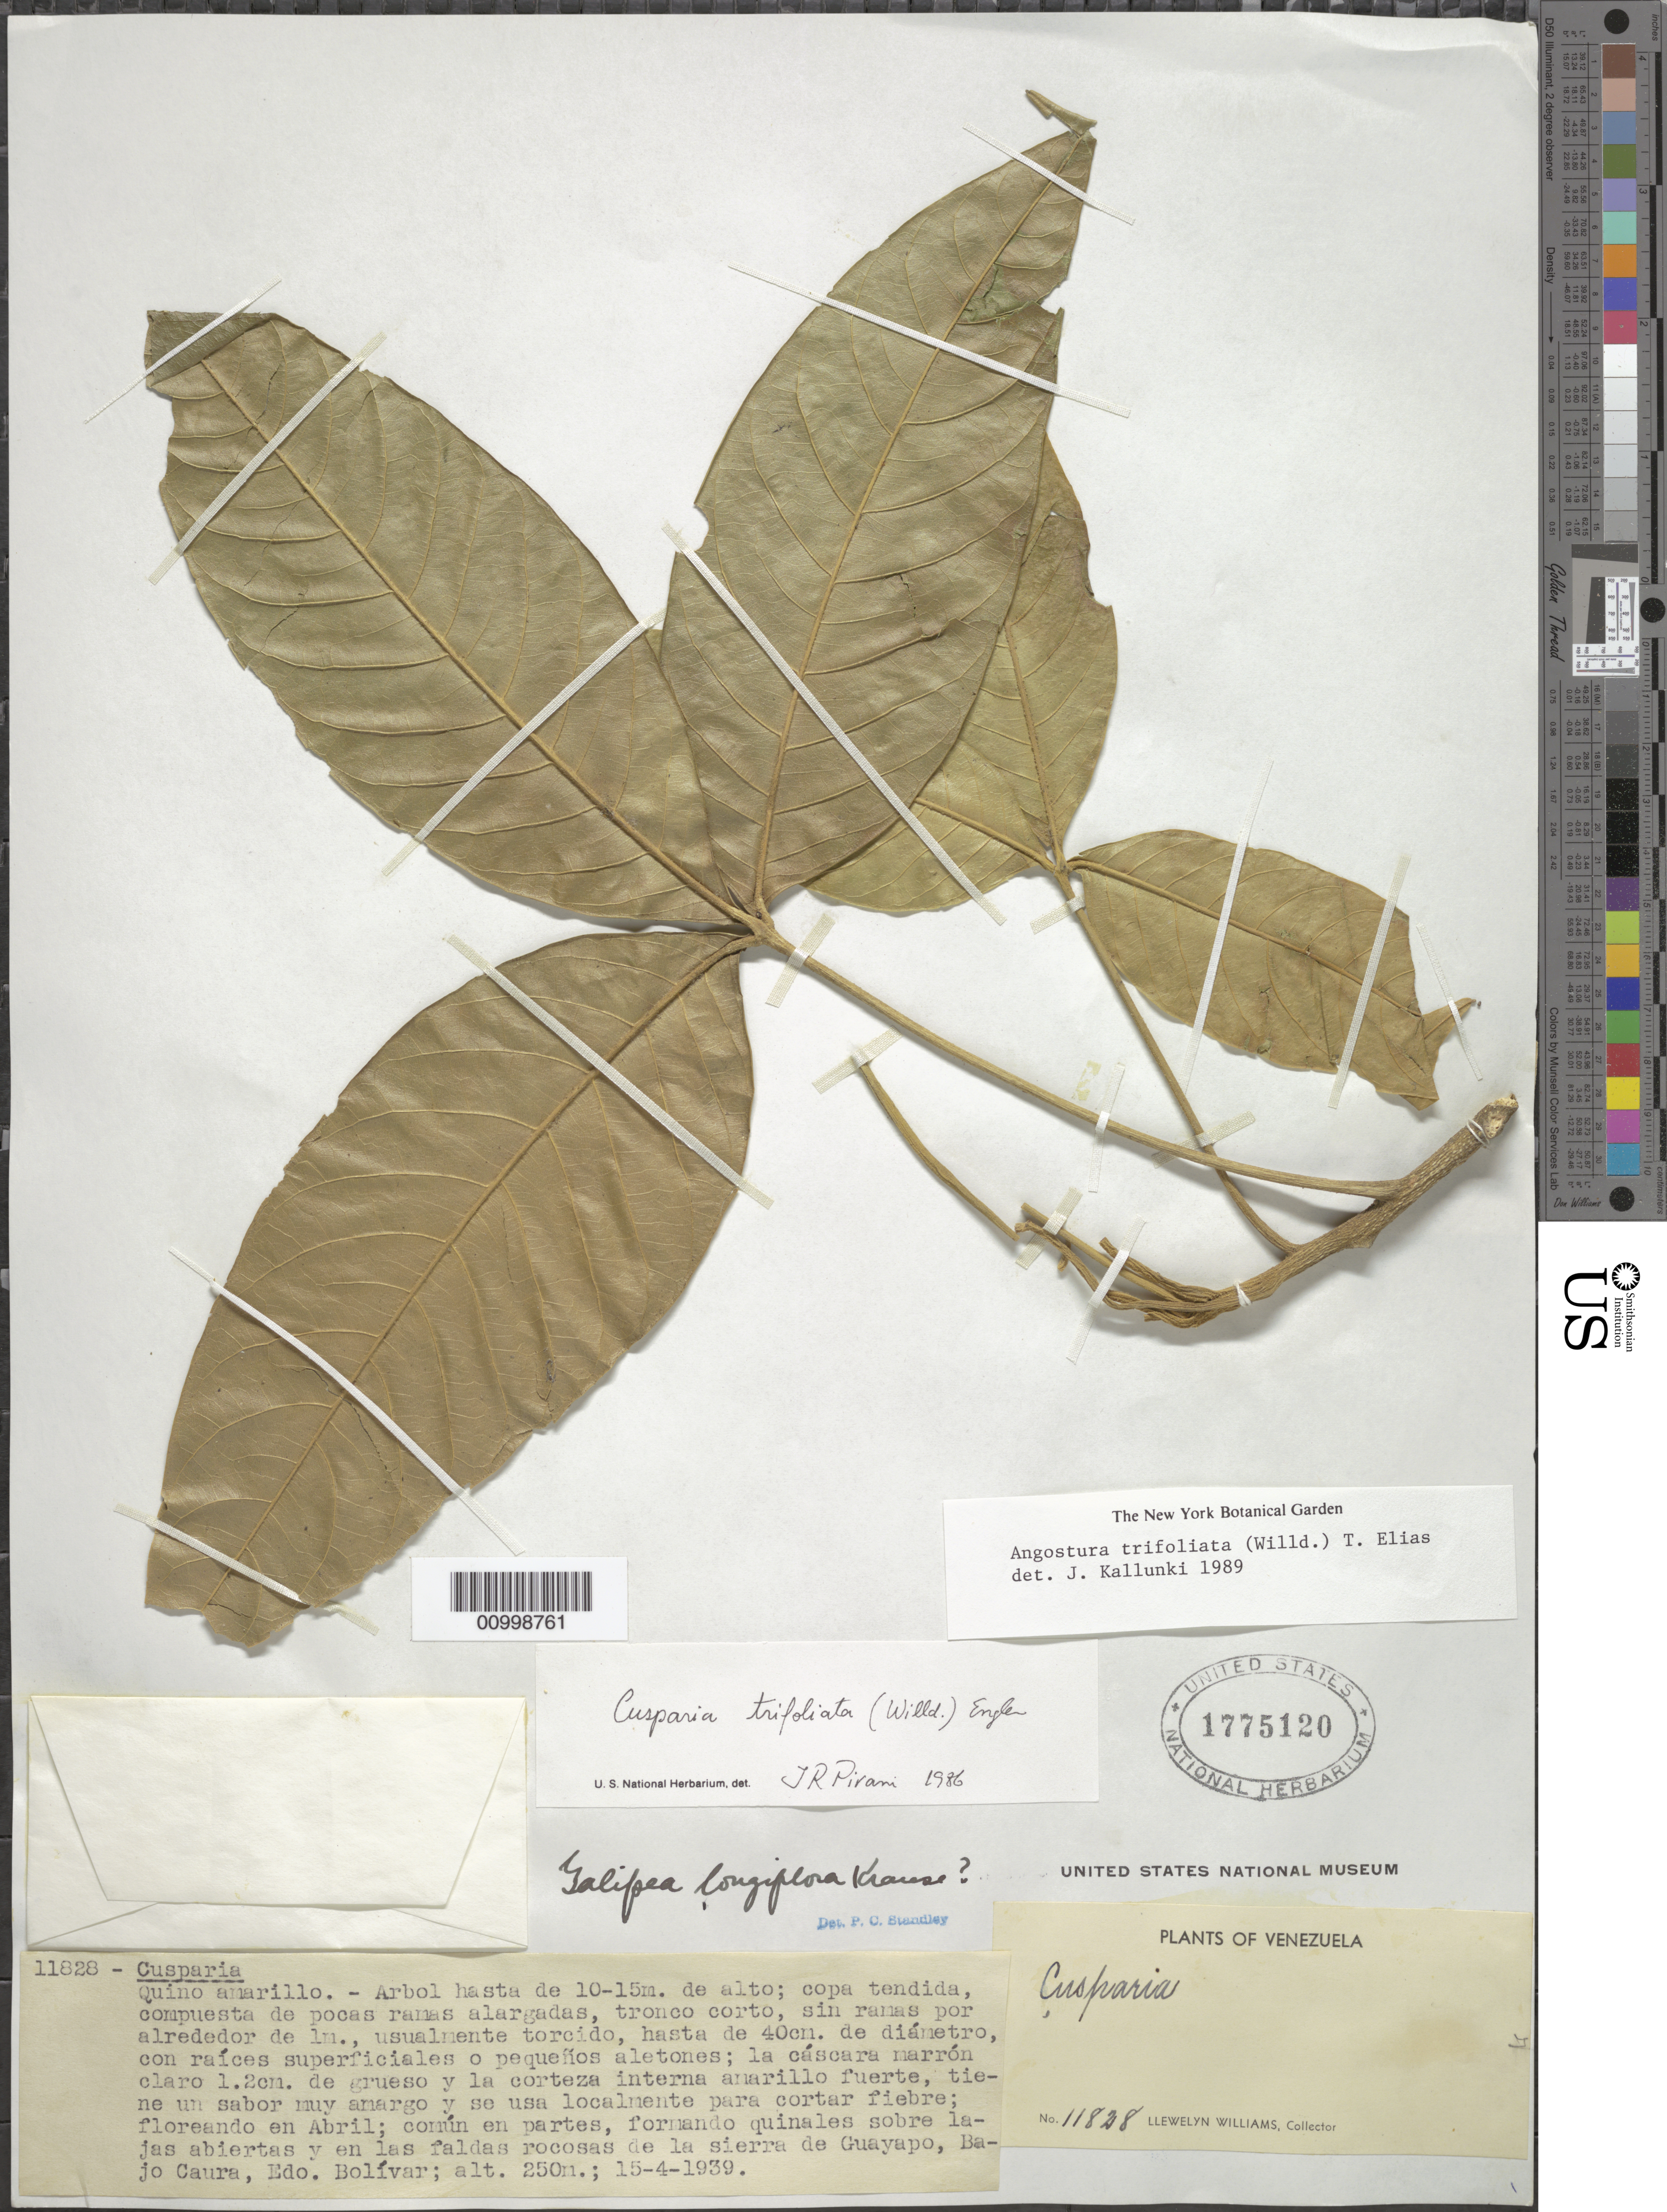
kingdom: Plantae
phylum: Tracheophyta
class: Magnoliopsida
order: Sapindales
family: Rutaceae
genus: Angostura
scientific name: Angostura trifoliata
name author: (Willd.) T.S. Elias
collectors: Ll. Williams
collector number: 11828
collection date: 1939-04-15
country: Venezuela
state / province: Bolivar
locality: Sierra de Guayapo, Bajo Caura.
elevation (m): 250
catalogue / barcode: US 1775120